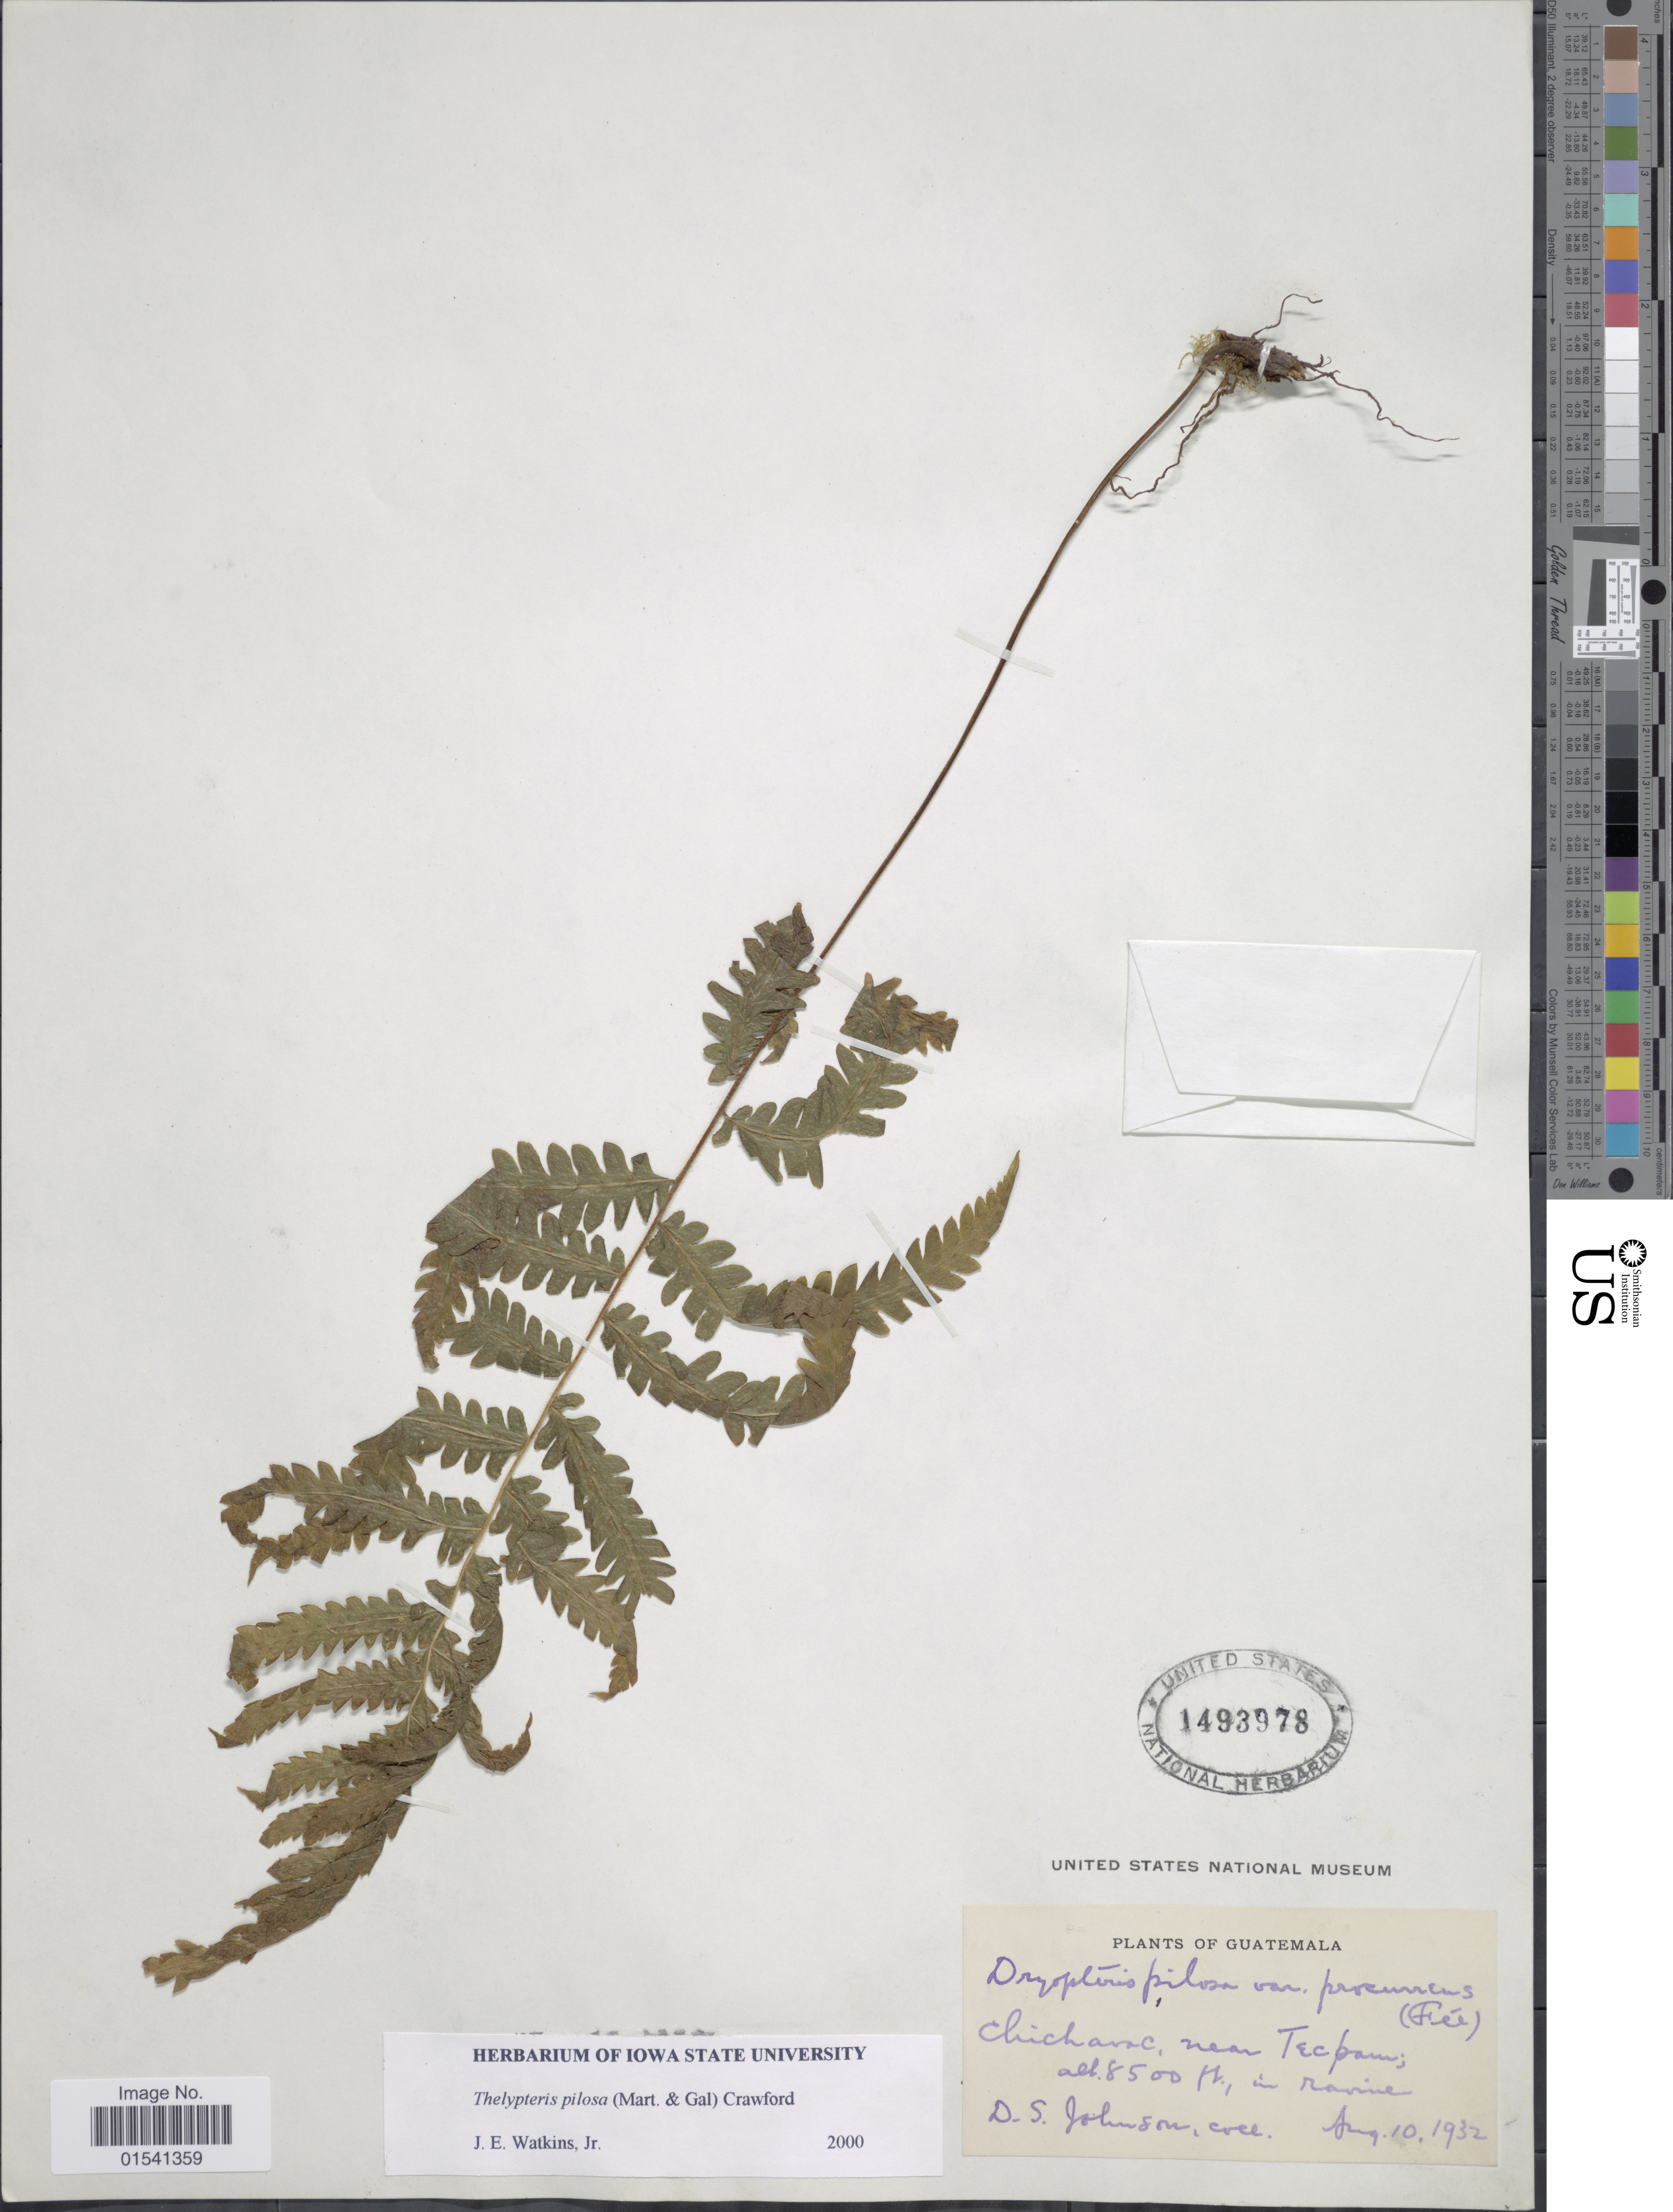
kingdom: Plantae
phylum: Tracheophyta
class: Polypodiopsida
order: Polypodiales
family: Thelypteridaceae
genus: Stegnogramma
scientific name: Stegnogramma pilosa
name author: (M. Martens & Galeotti) K. Iwats.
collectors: D. S. Johnson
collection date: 1932-08-10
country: Guatemala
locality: Chichavac, near Tecpam [tecpán]; in ravine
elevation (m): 2591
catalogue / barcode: US 1493978